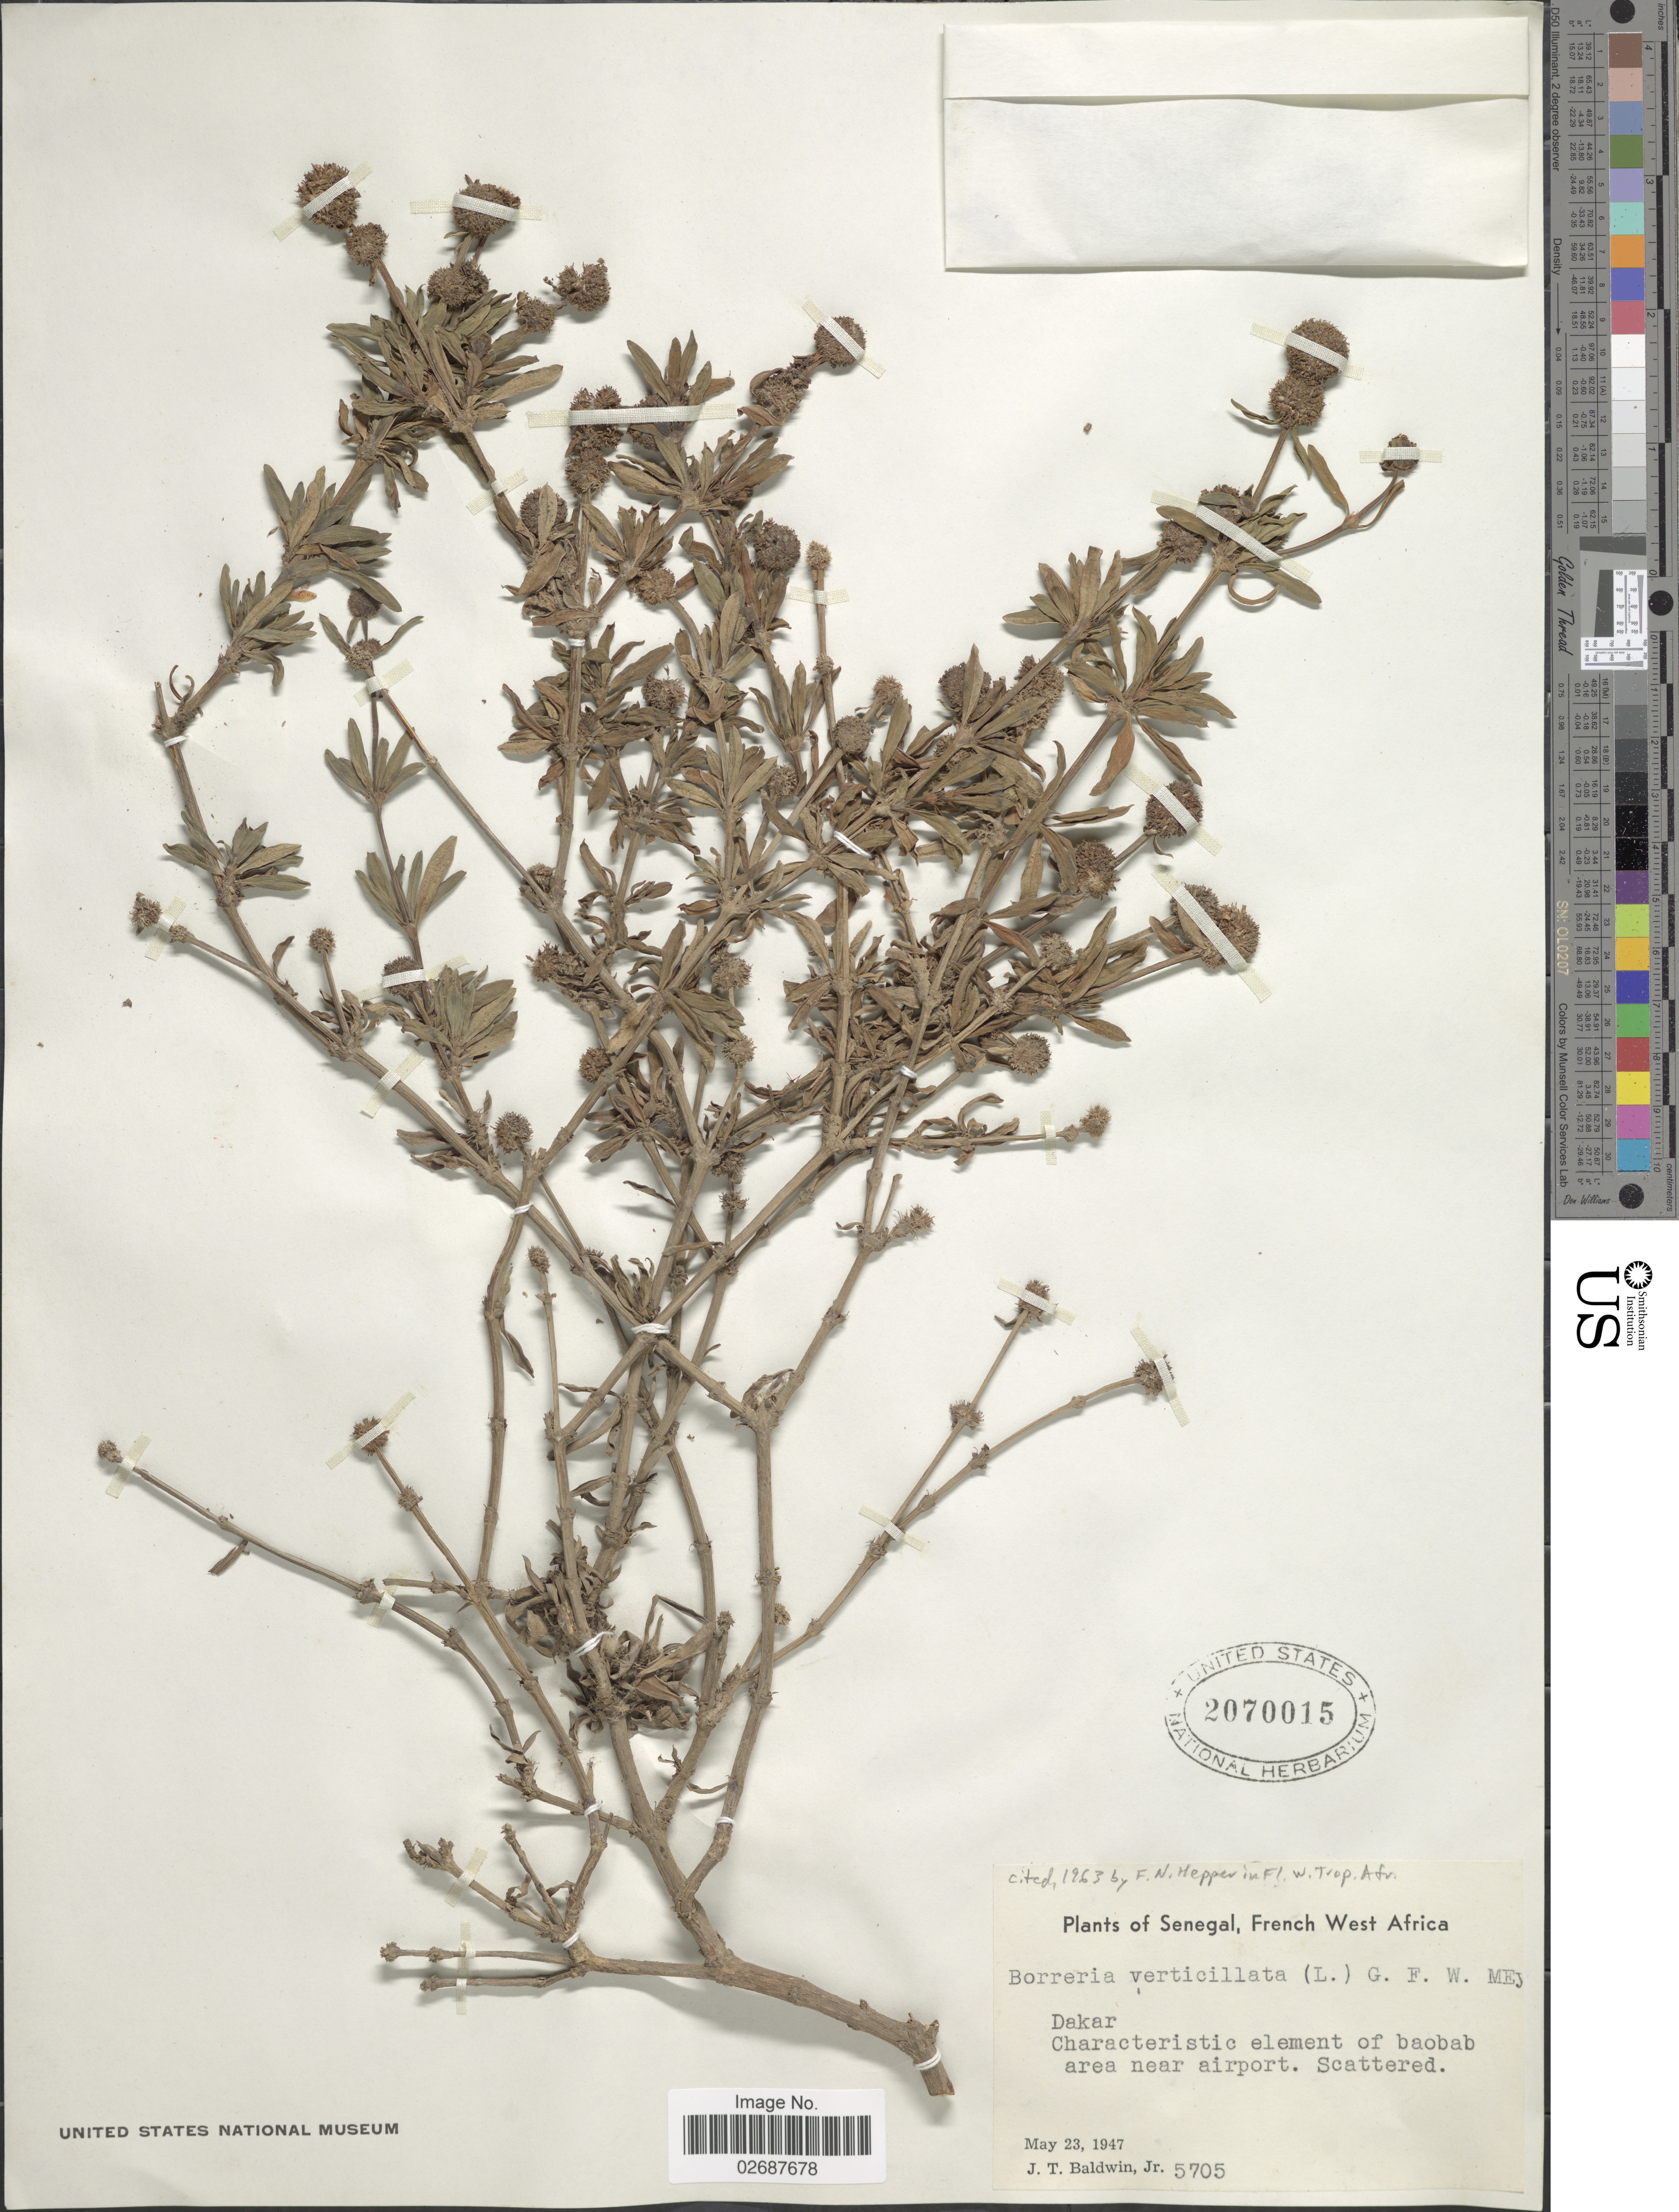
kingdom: Plantae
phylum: Tracheophyta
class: Magnoliopsida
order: Gentianales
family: Rubiaceae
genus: Borreria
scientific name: Borreria verticillata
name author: (L.) G. Mey.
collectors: J. T. Baldwin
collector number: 5705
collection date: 1947-05-23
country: Senegal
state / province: Dakar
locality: French West Africa, Characteristic element of baobab area near airport.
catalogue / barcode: US 2070015